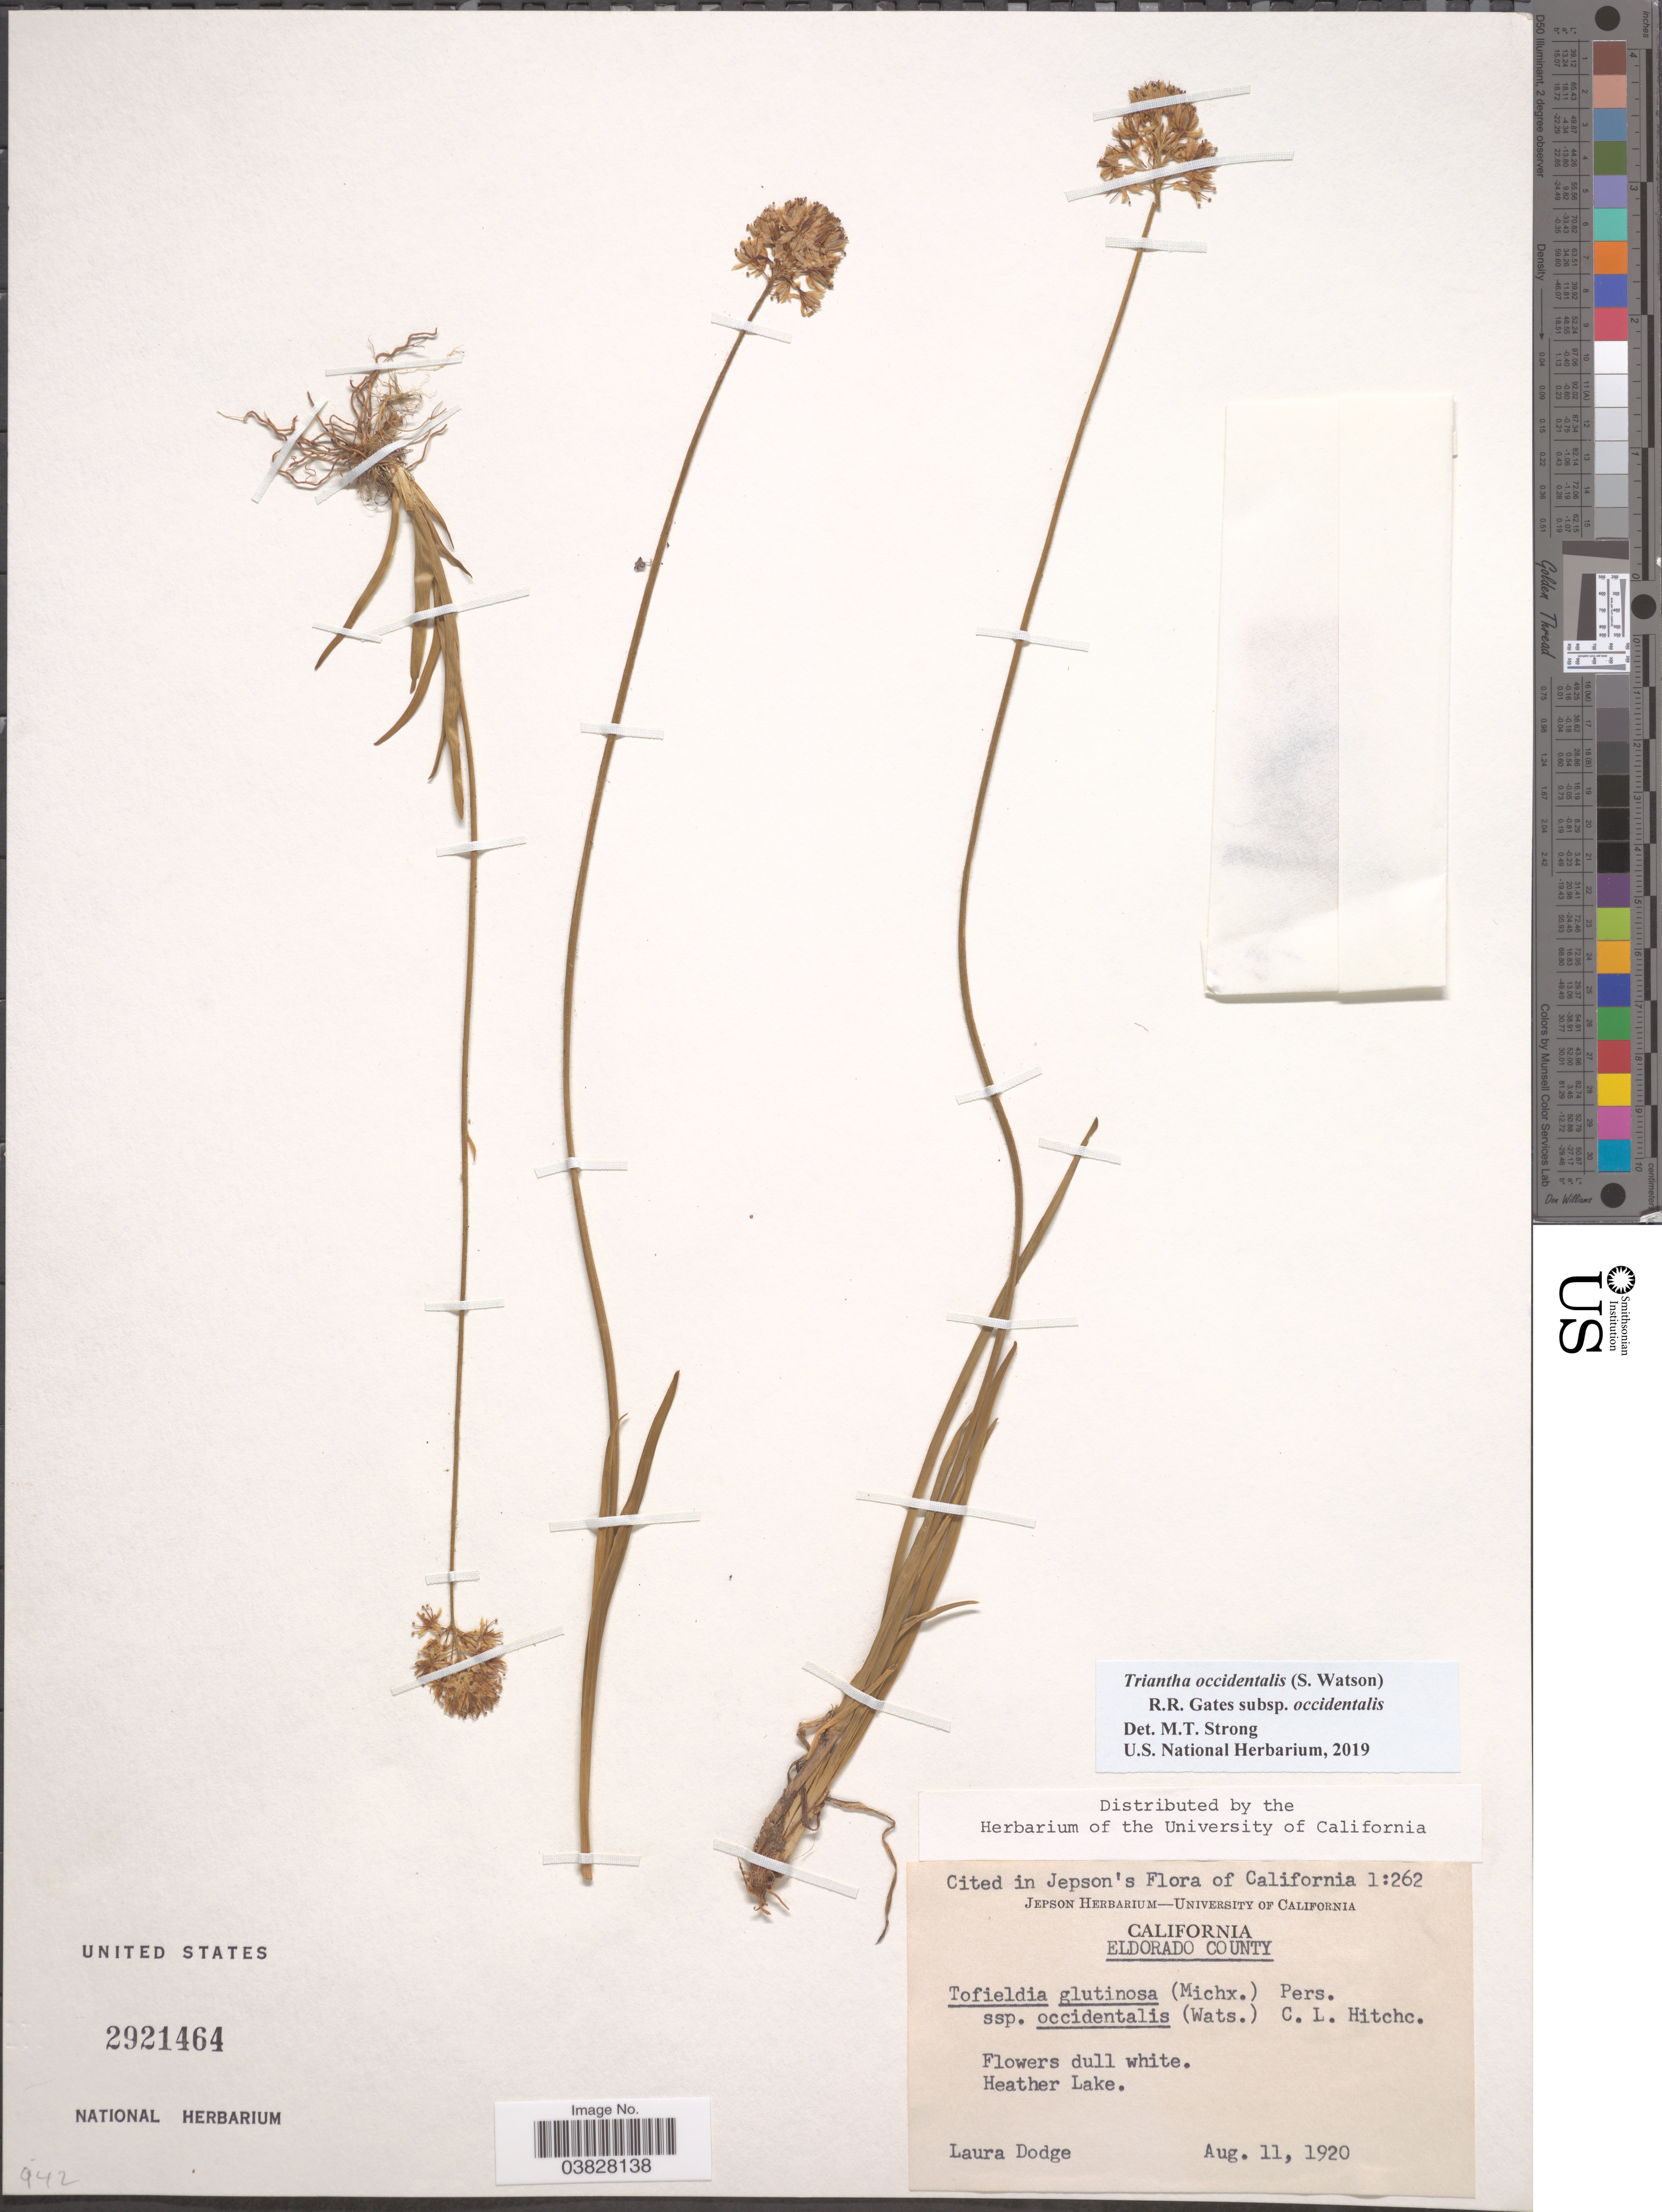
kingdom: Plantae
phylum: Tracheophyta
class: Liliopsida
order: Alismatales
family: Tofieldiaceae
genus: Triantha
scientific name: Triantha occidentalis subsp. occidentalis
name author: (S. Watson) R.R. Gates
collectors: L. Dodge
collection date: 1920-08-11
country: United States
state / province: California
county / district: El Dorado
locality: Eldorado County. Heather Lake.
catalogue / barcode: US 2921464